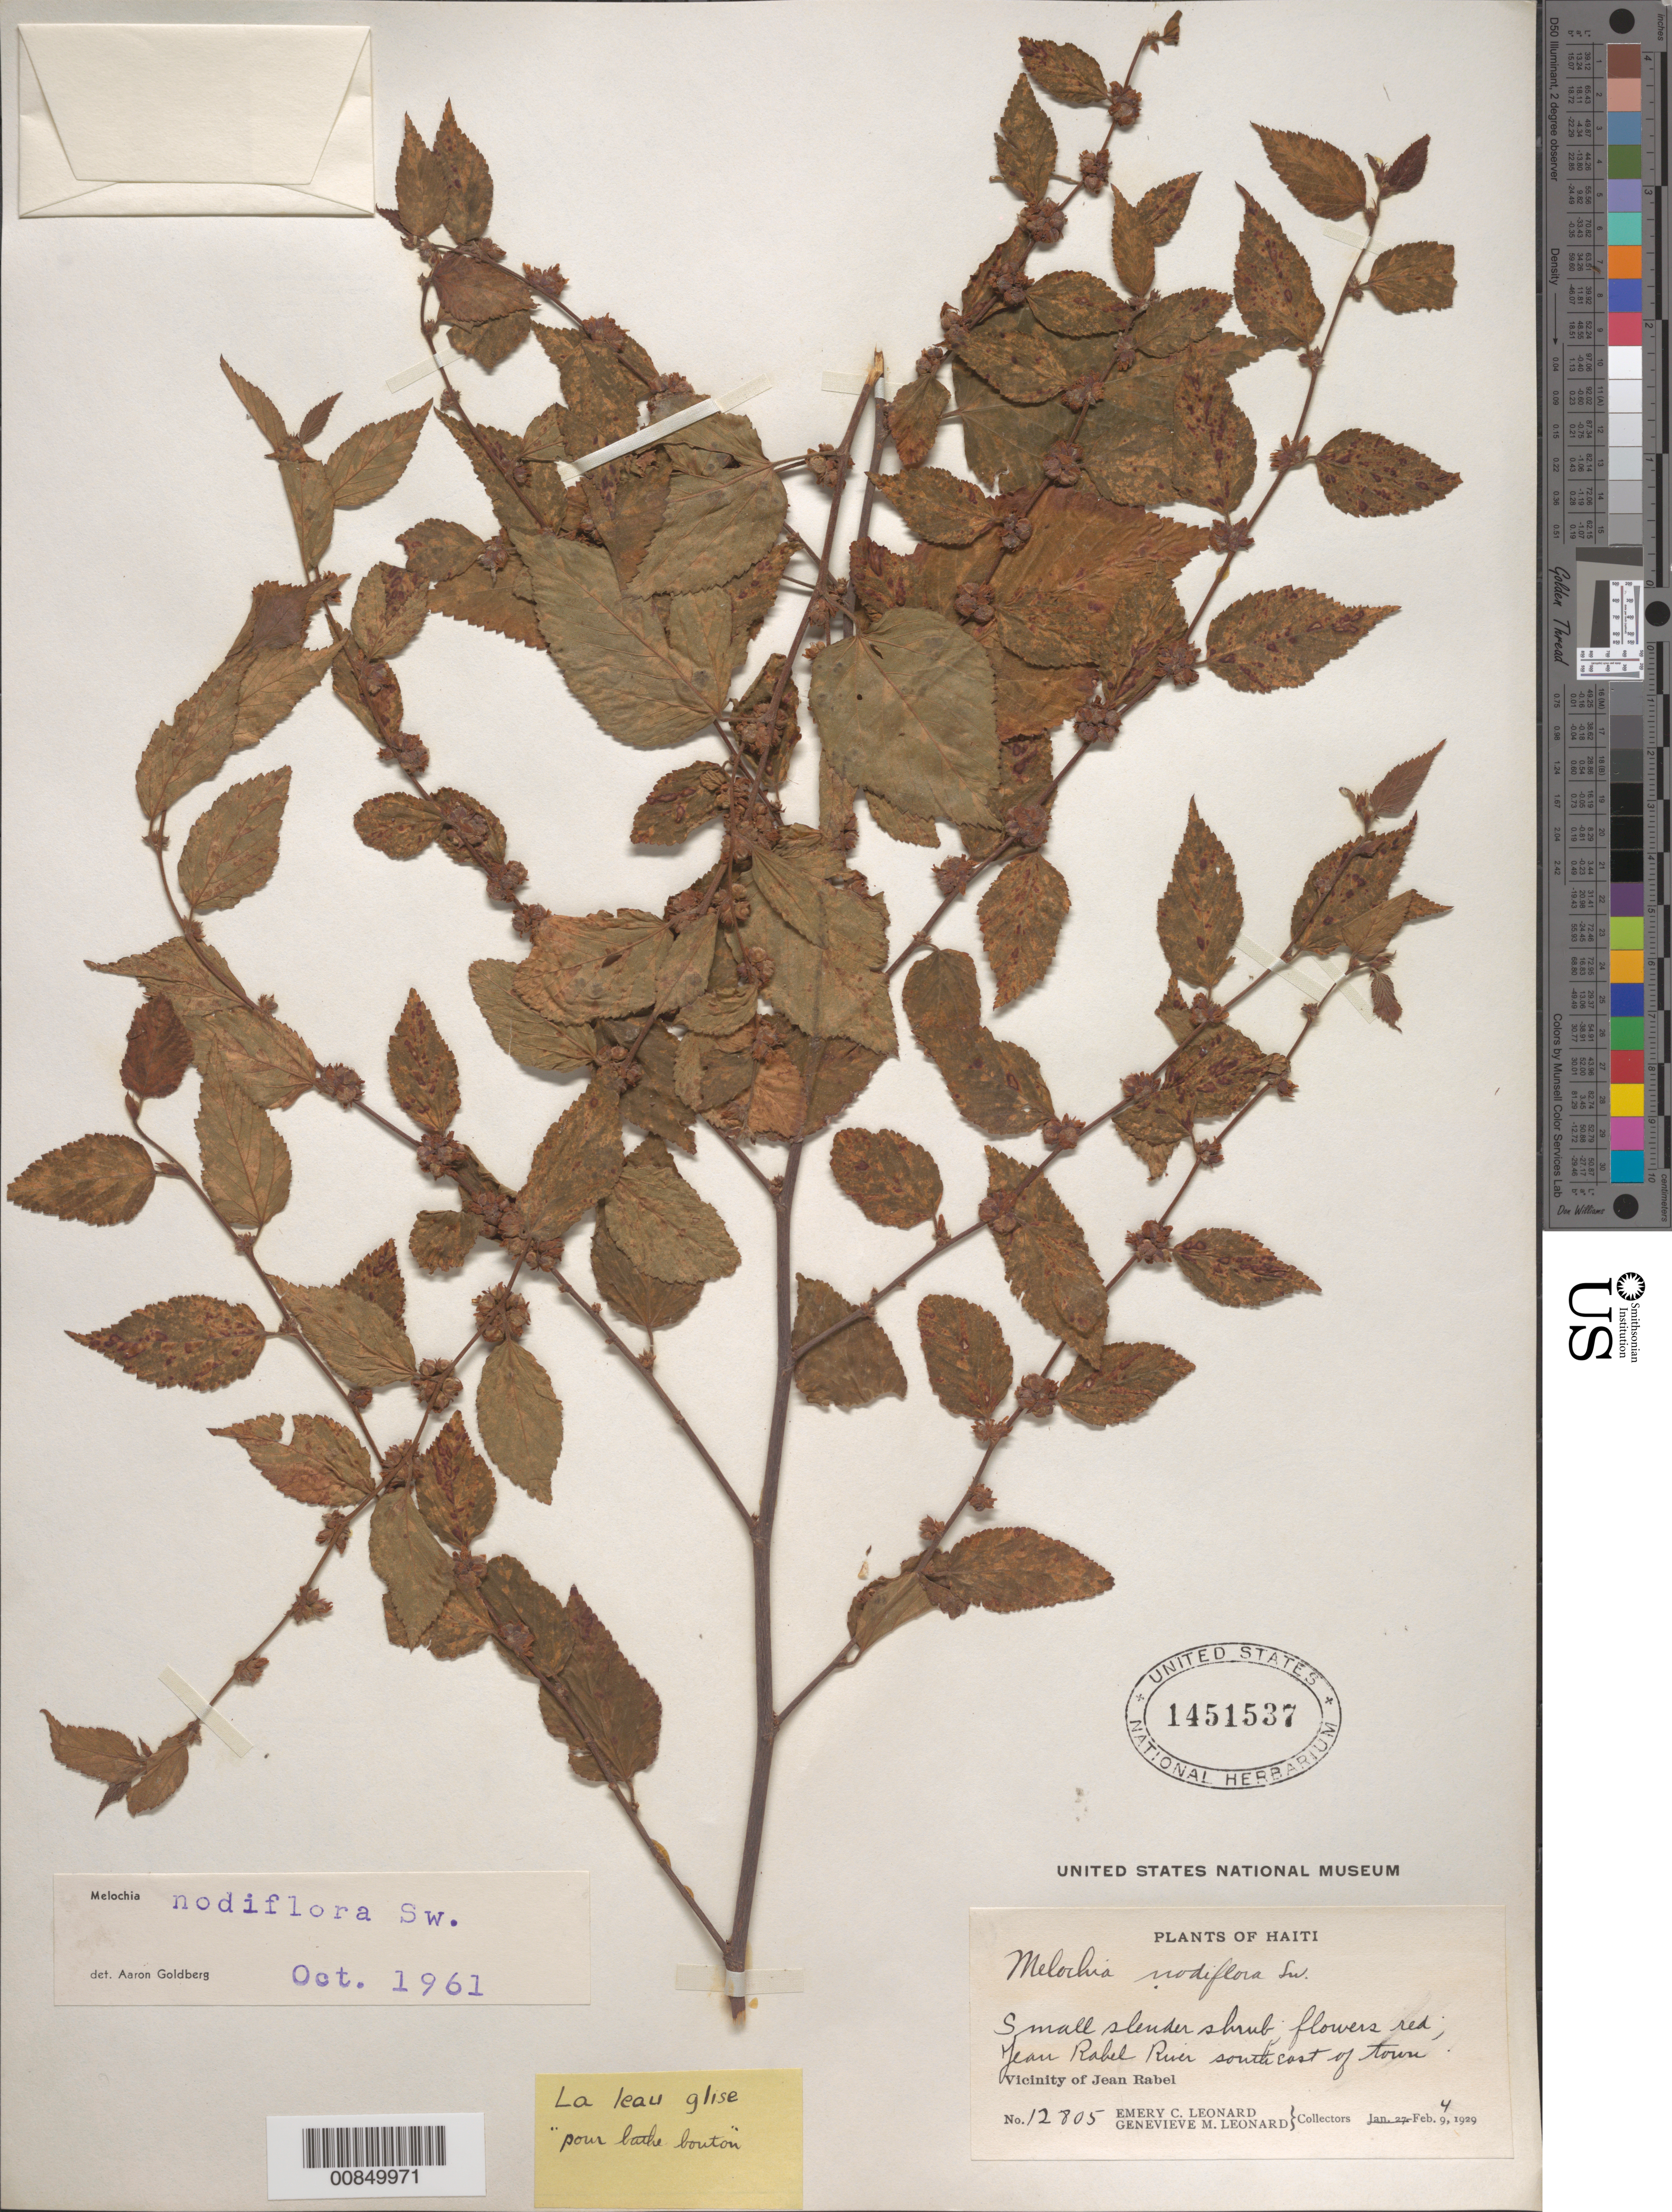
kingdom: Plantae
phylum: Tracheophyta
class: Magnoliopsida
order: Malvales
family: Malvaceae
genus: Melochia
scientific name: Melochia nodiflora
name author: Sw.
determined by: Goldberg, Aaron, (US), NMNH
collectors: E. C. Leonard & G. M. Leonard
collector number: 12805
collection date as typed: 04 Feb 1929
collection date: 1929-02-04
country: Haiti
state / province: Nord-Ouest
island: Hispaniola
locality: Vicinity of Jean Rabel, Jean Rabel River, SE of town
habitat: Along river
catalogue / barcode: US 1451537